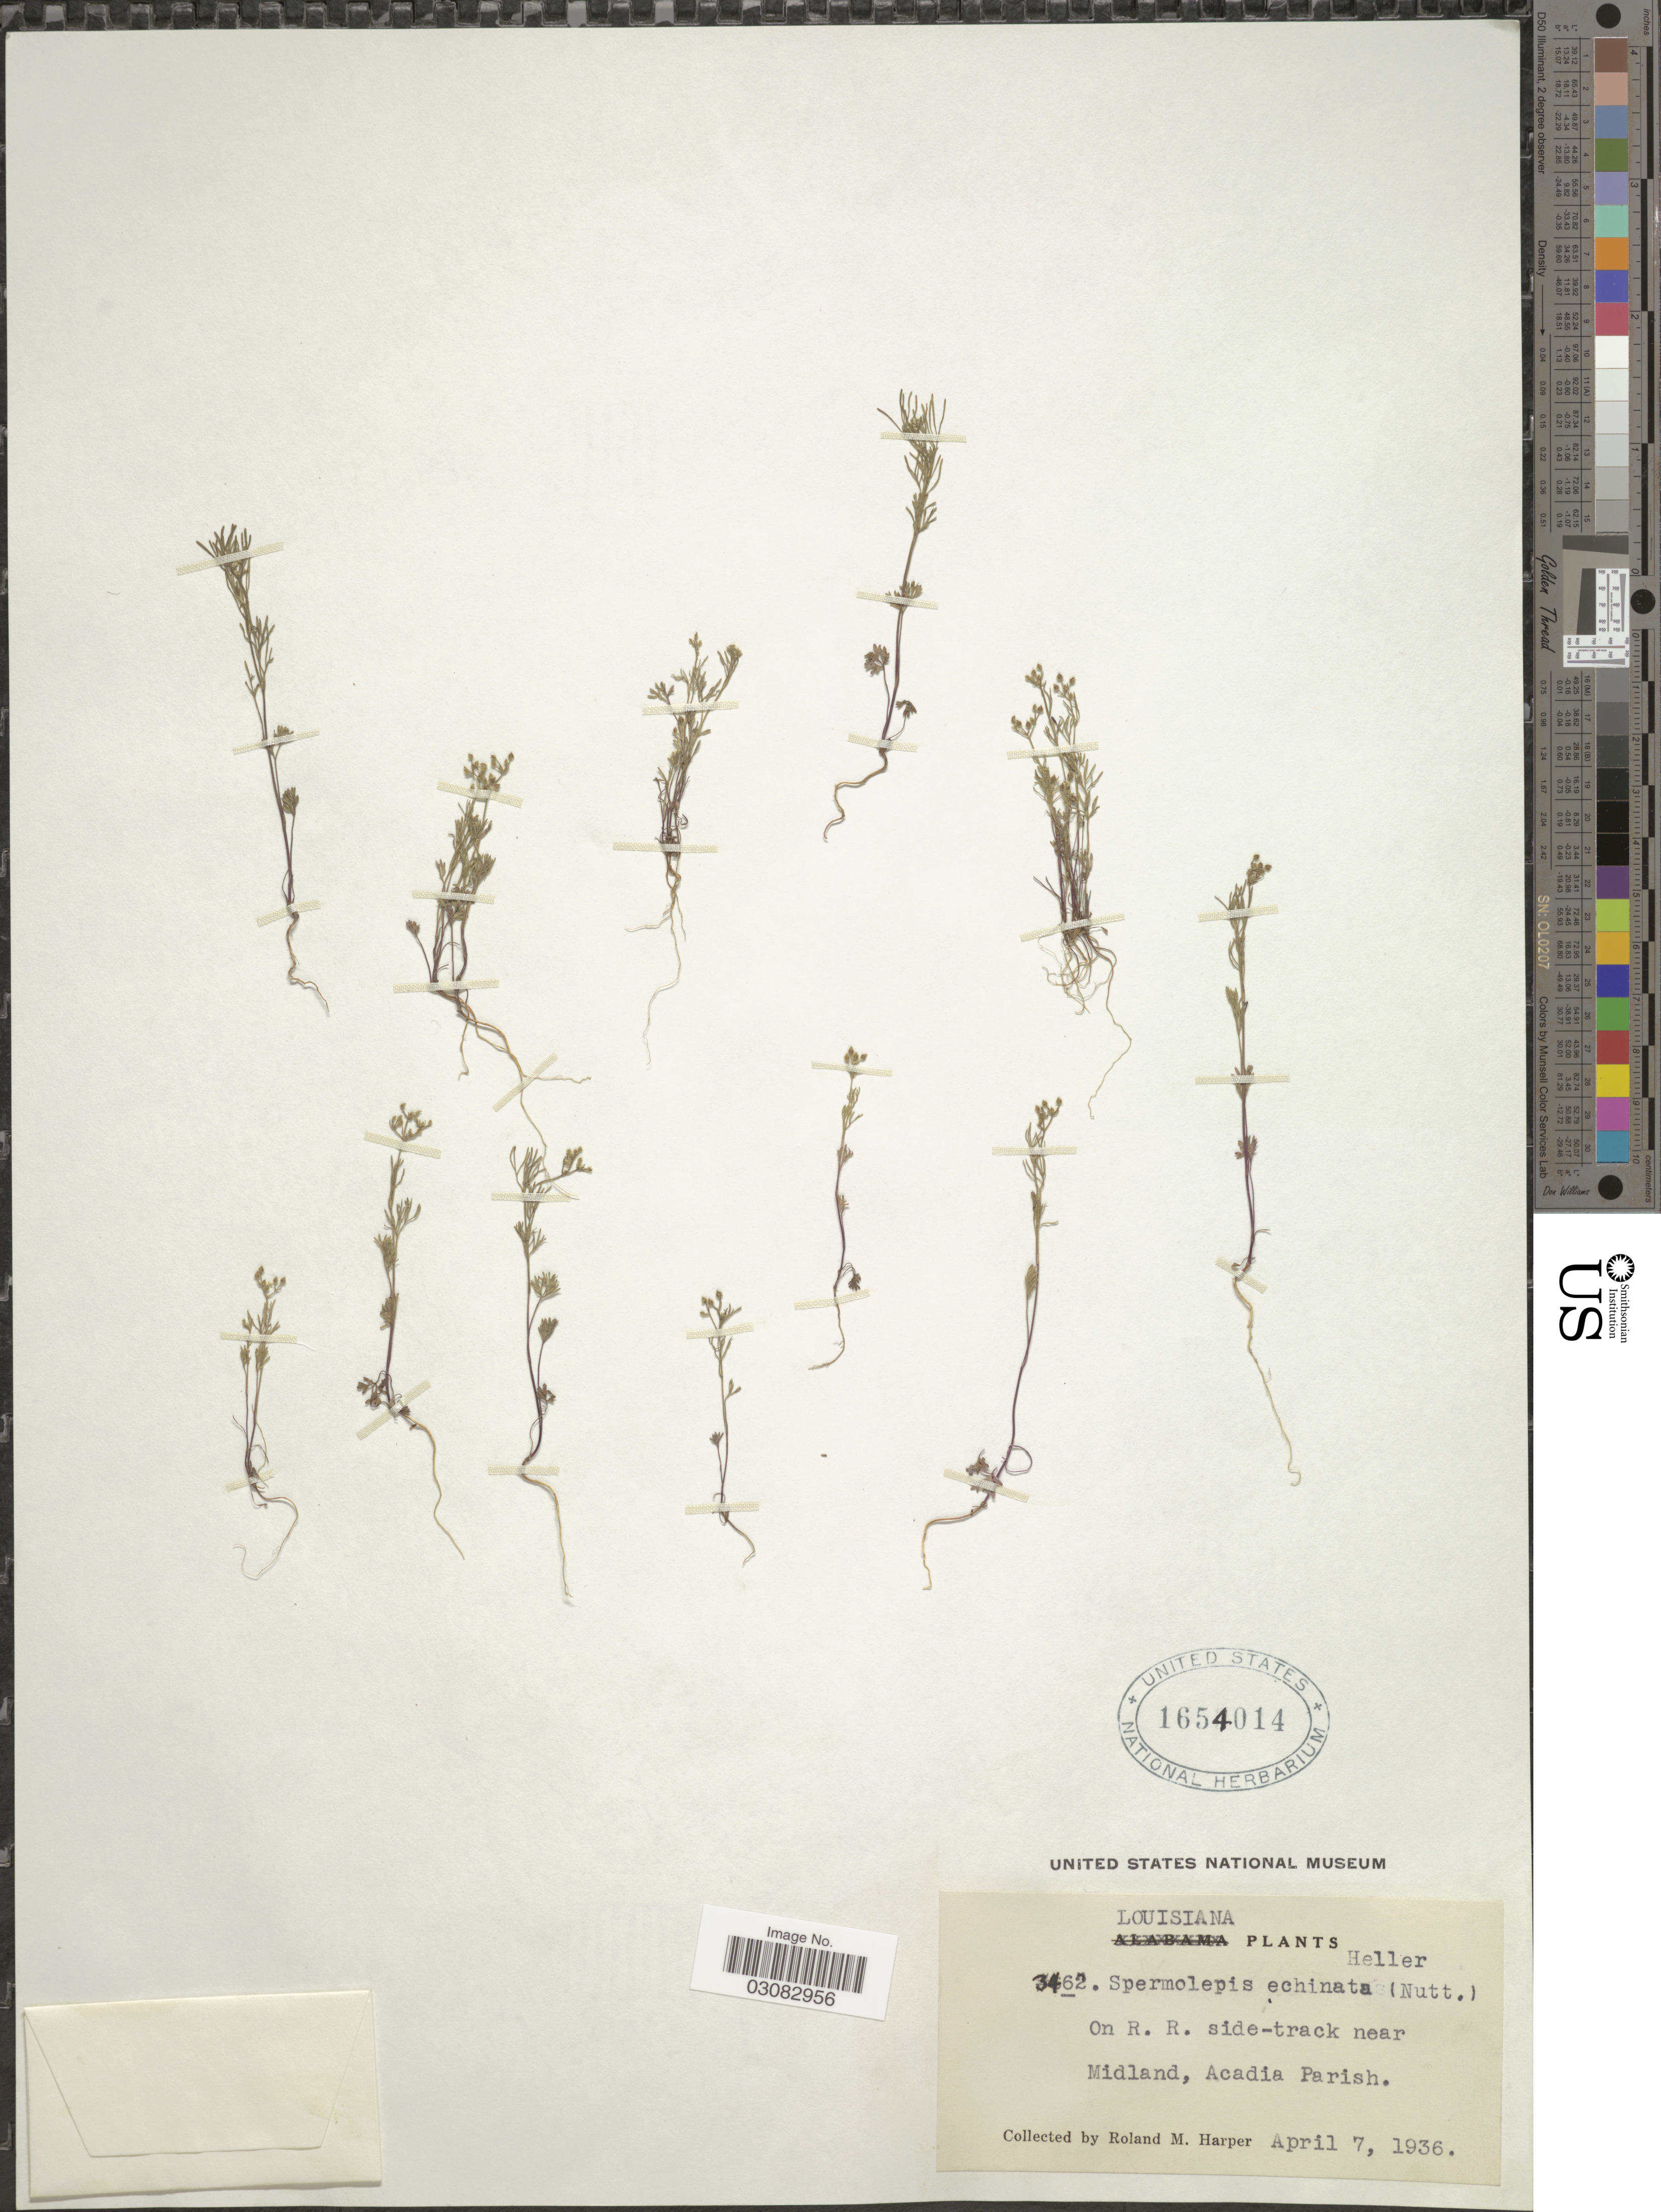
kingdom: Plantae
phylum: Tracheophyta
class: Magnoliopsida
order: Apiales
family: Apiaceae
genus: Spermolepis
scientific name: Spermolepis echinata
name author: (Nutt. ex DC.) A. Heller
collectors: R. M. Harper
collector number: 3462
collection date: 1936-04-07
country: United States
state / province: Louisiana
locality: On R.R. side-track near Midland, Acadia Parish.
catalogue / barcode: US 1654014